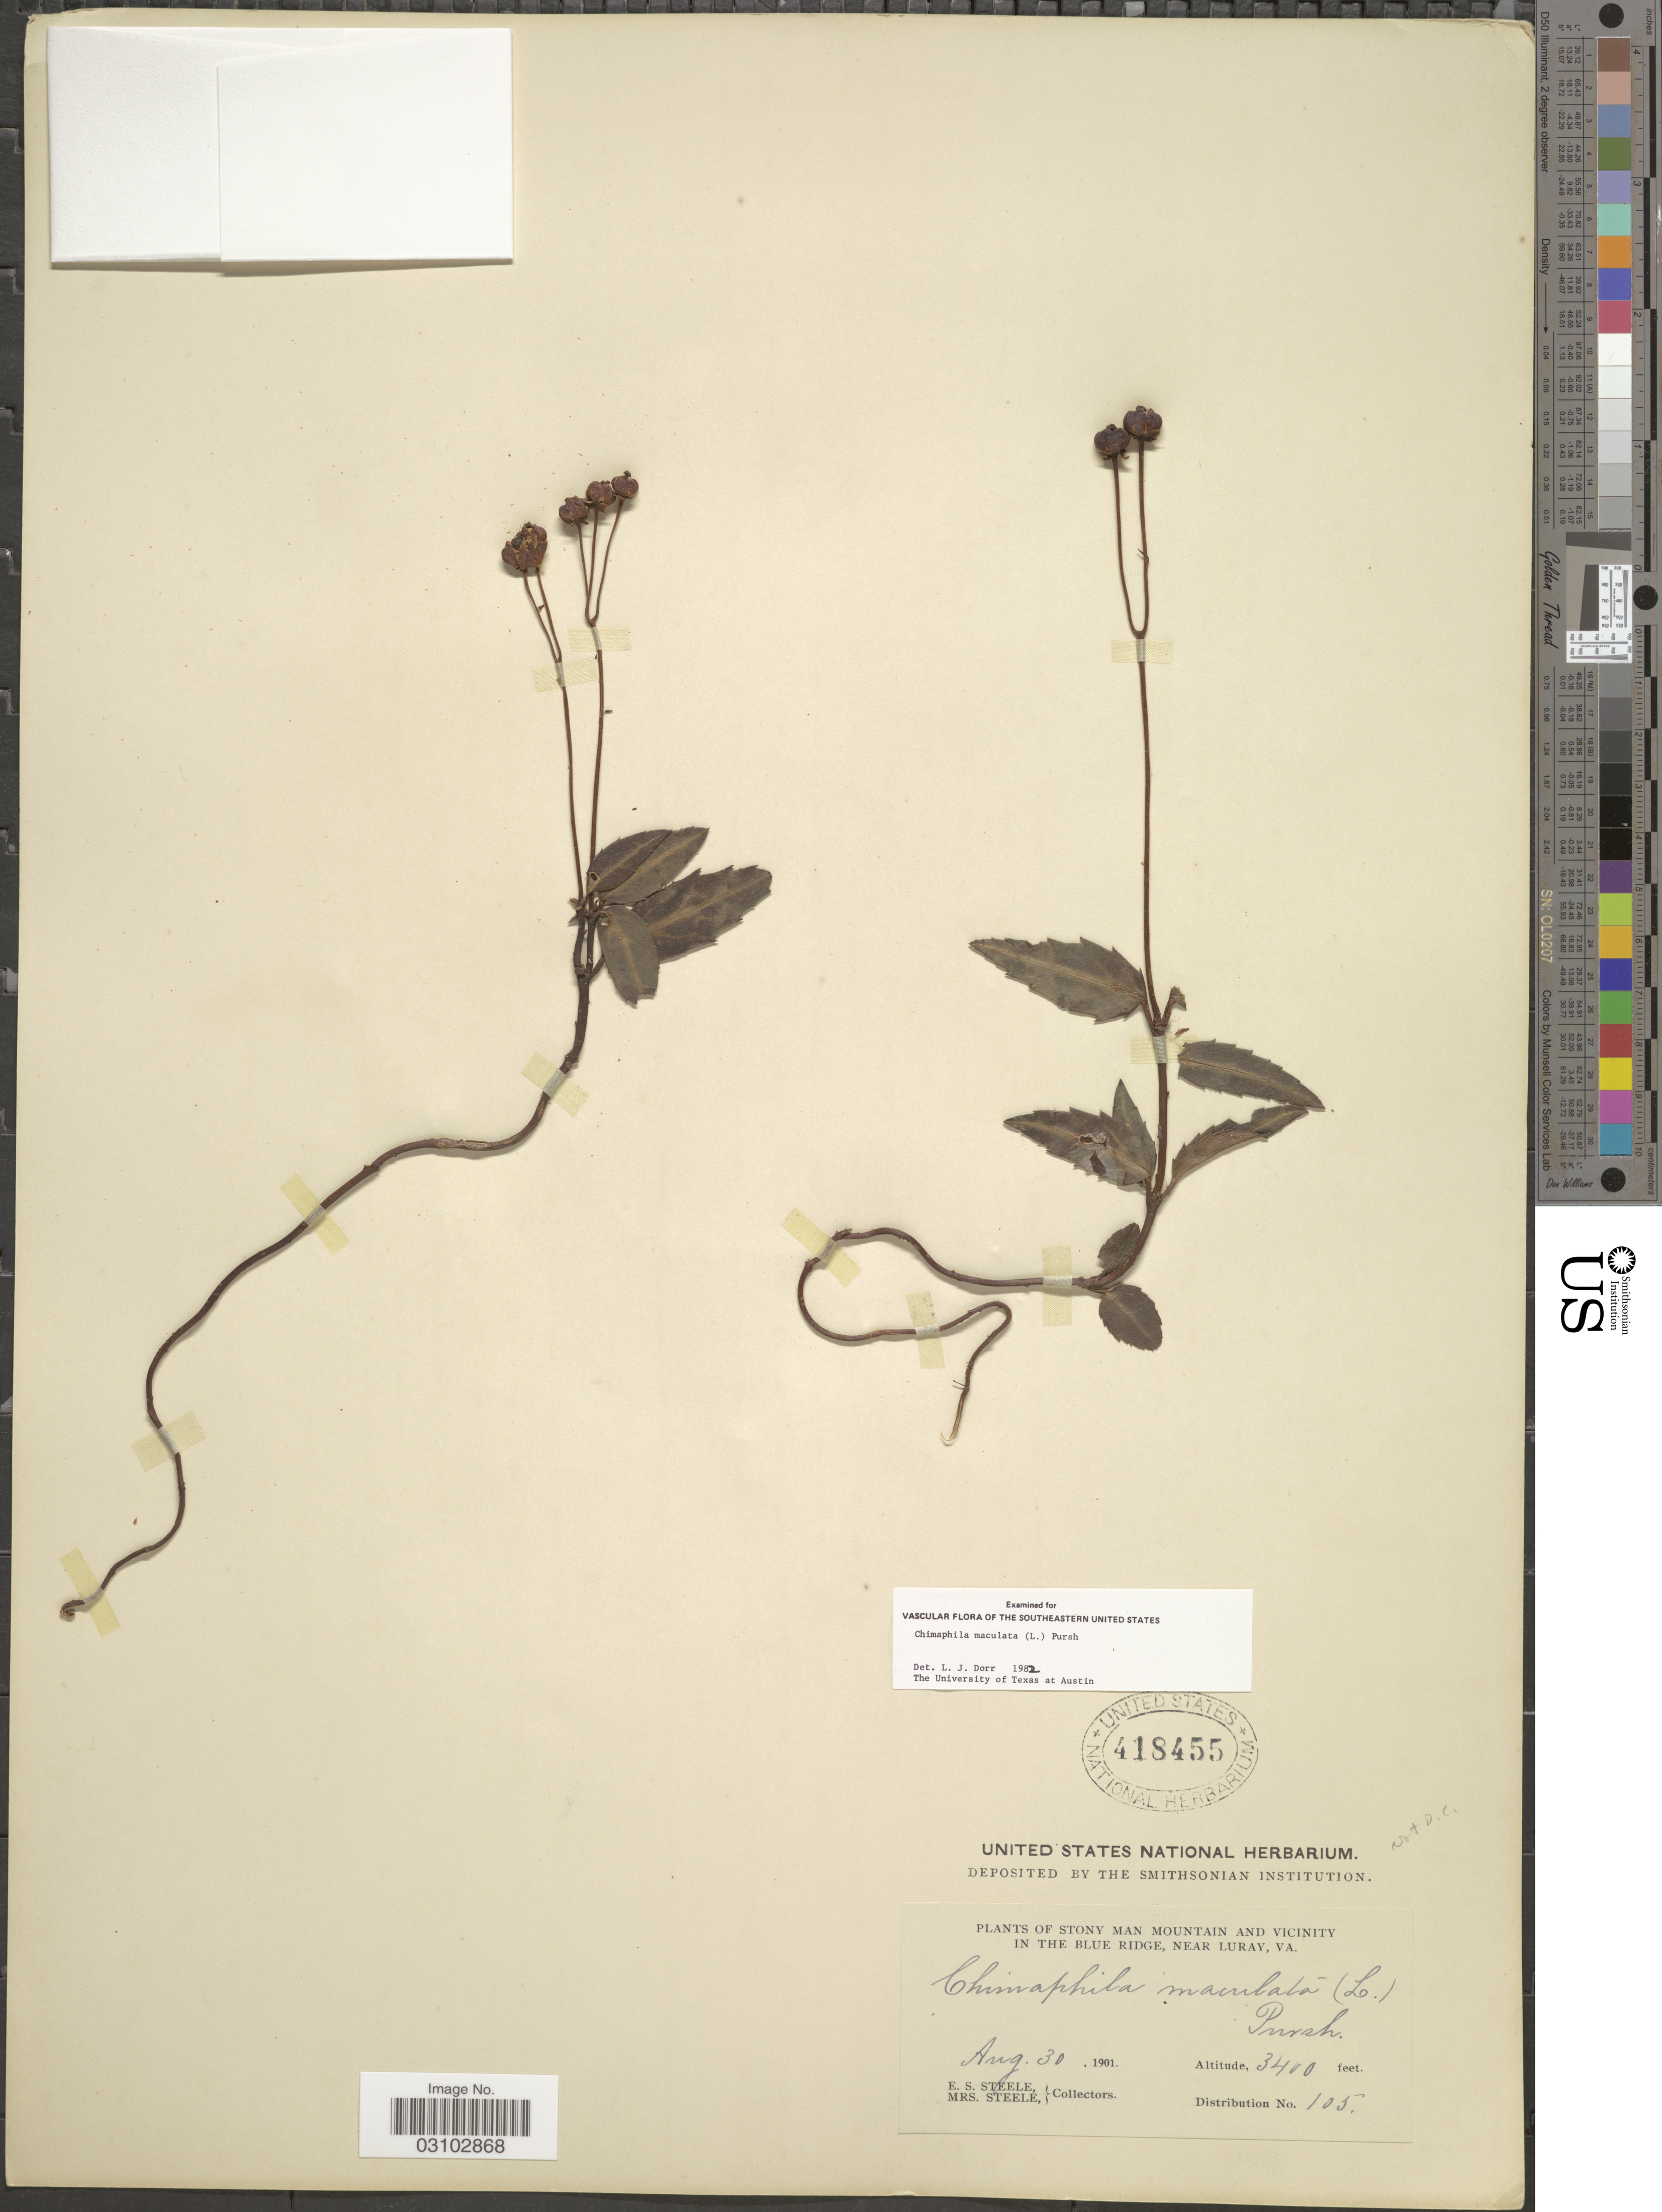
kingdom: Plantae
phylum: Tracheophyta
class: Magnoliopsida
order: Ericales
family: Ericaceae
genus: Chimaphila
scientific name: Chimaphila maculata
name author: (L.) Pursh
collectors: E. Steele & Mrs. E. S. Steele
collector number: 105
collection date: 1901-08-30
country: United States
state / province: Virginia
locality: Stony Man Mountain and Vicinity in the Blue Ridge, near Luray.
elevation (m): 1036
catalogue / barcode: US 418455